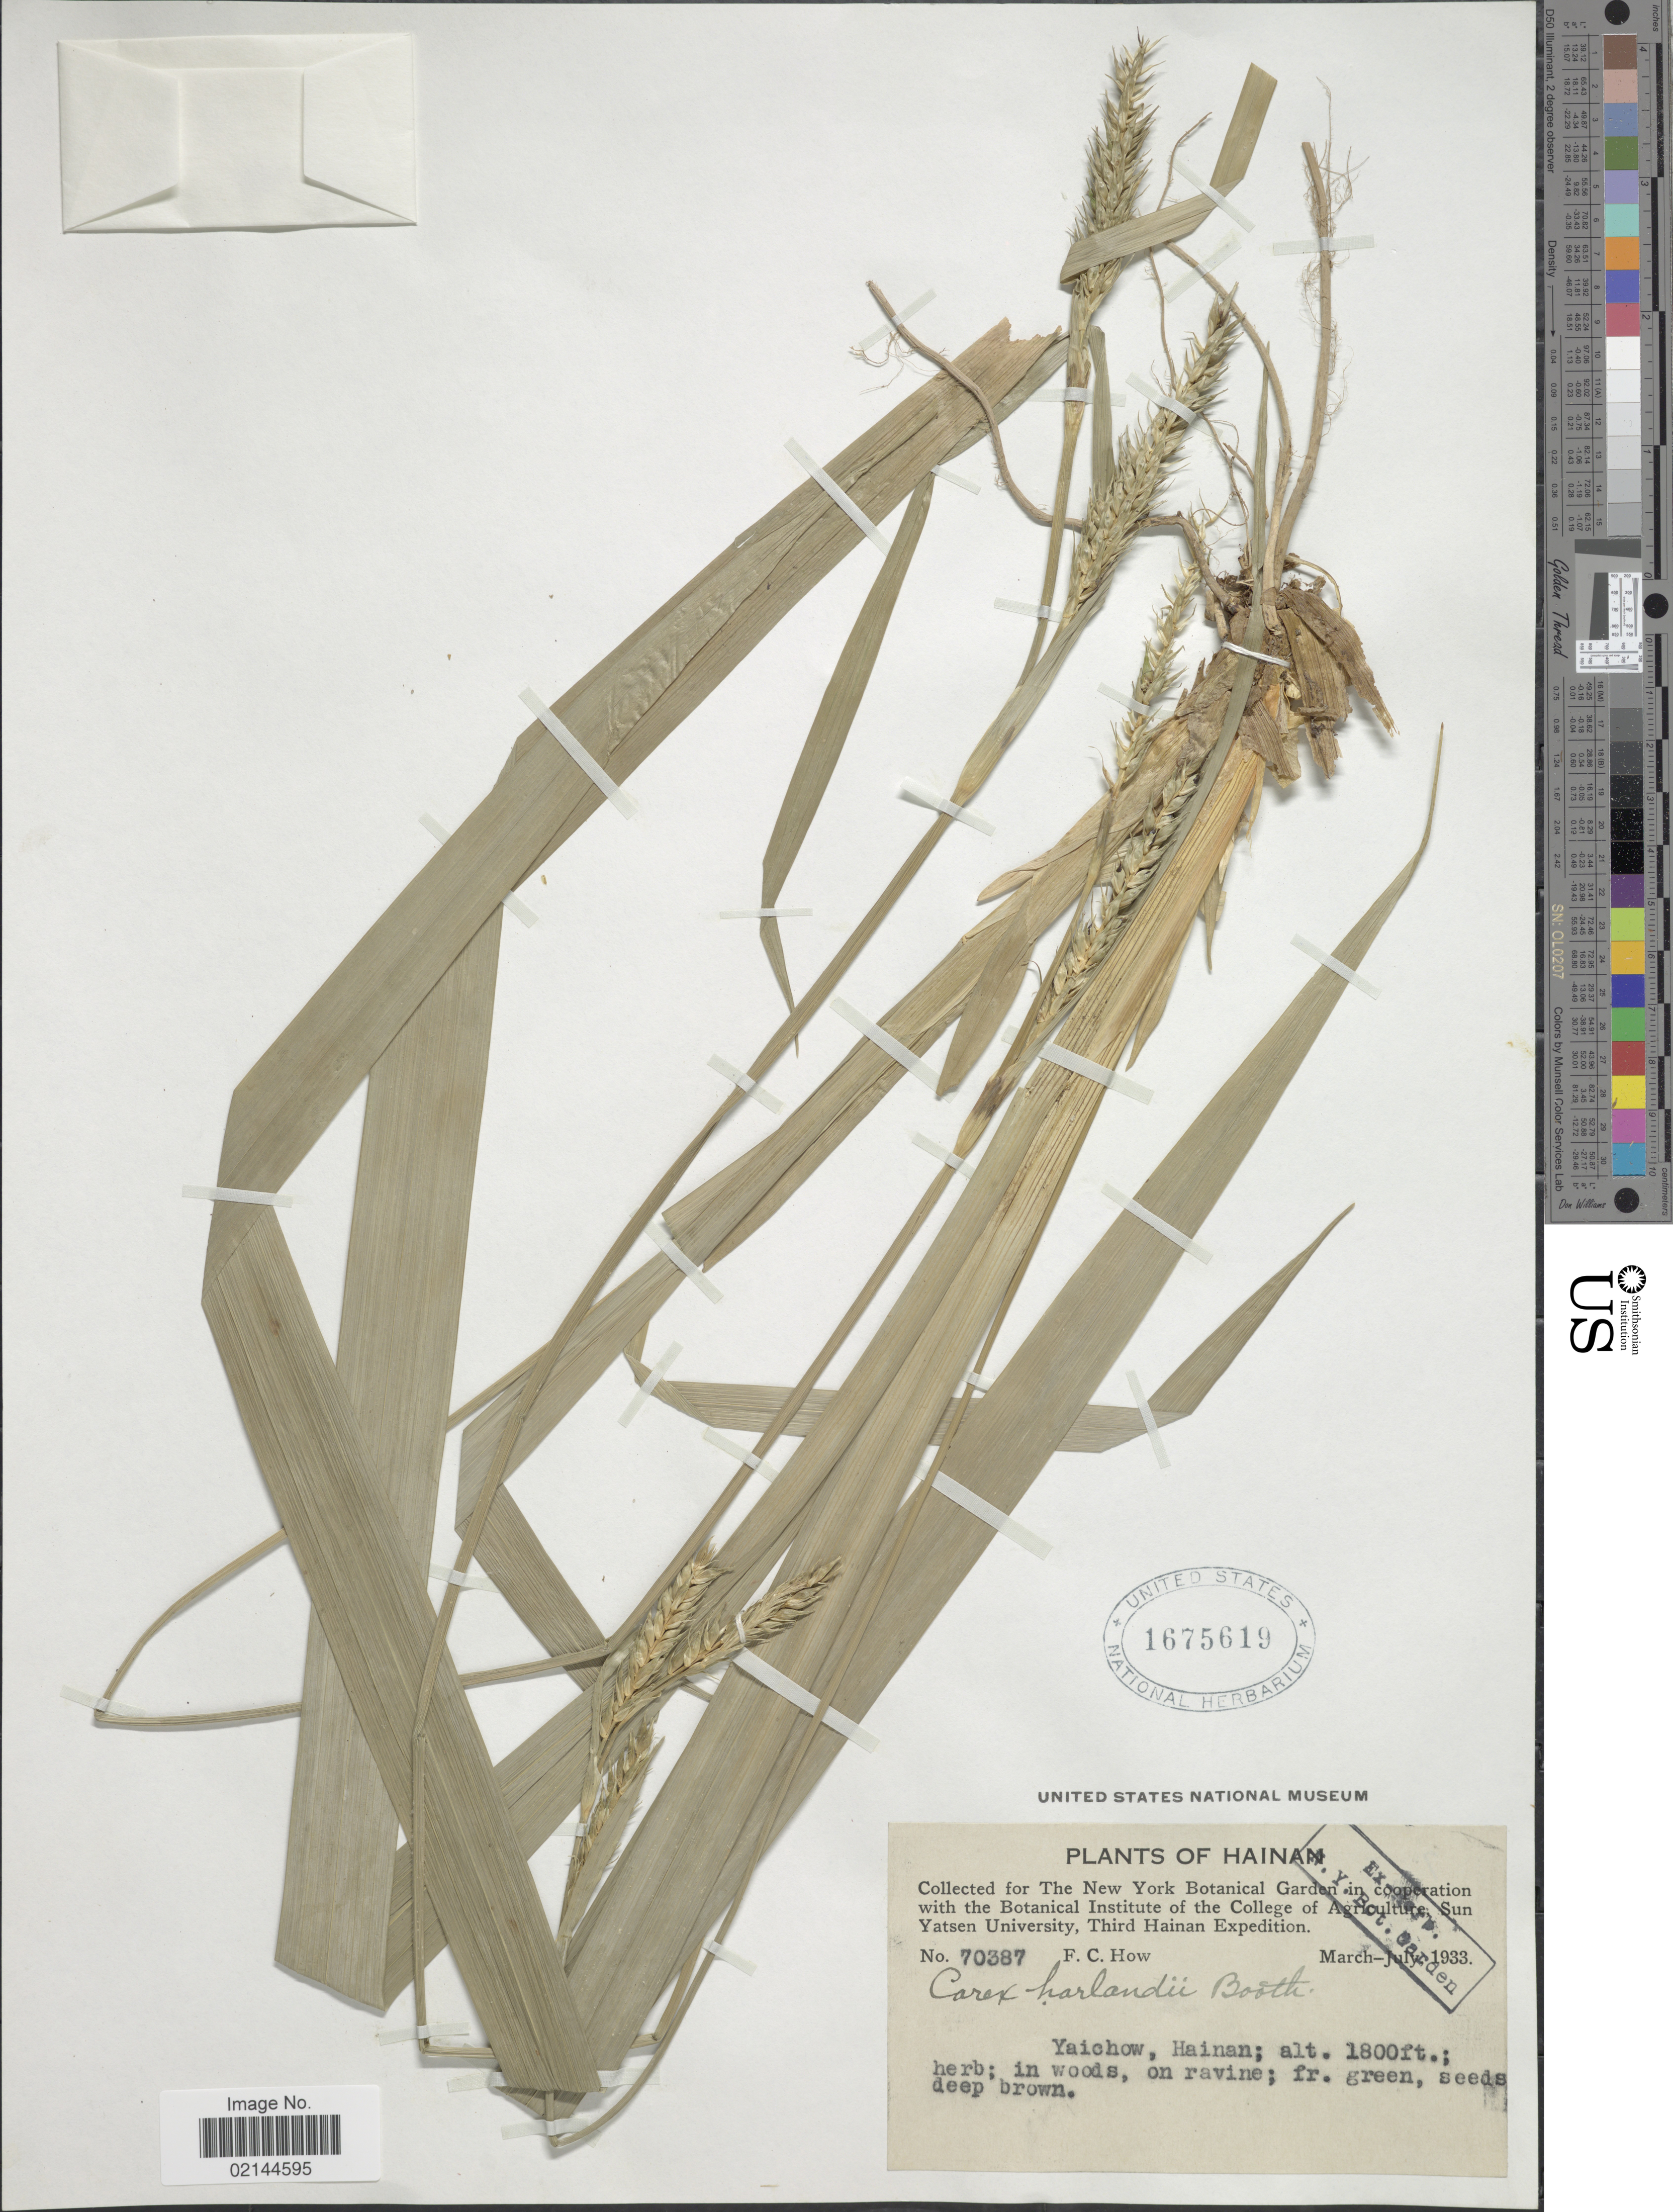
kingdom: Plantae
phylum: Tracheophyta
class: Liliopsida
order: Poales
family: Cyperaceae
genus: Carex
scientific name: Carex harlandii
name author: Boott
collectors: F. C. How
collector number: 70387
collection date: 1933-03/1933-07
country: China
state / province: Hainan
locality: Yaichow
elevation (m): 549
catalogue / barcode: US 1675619